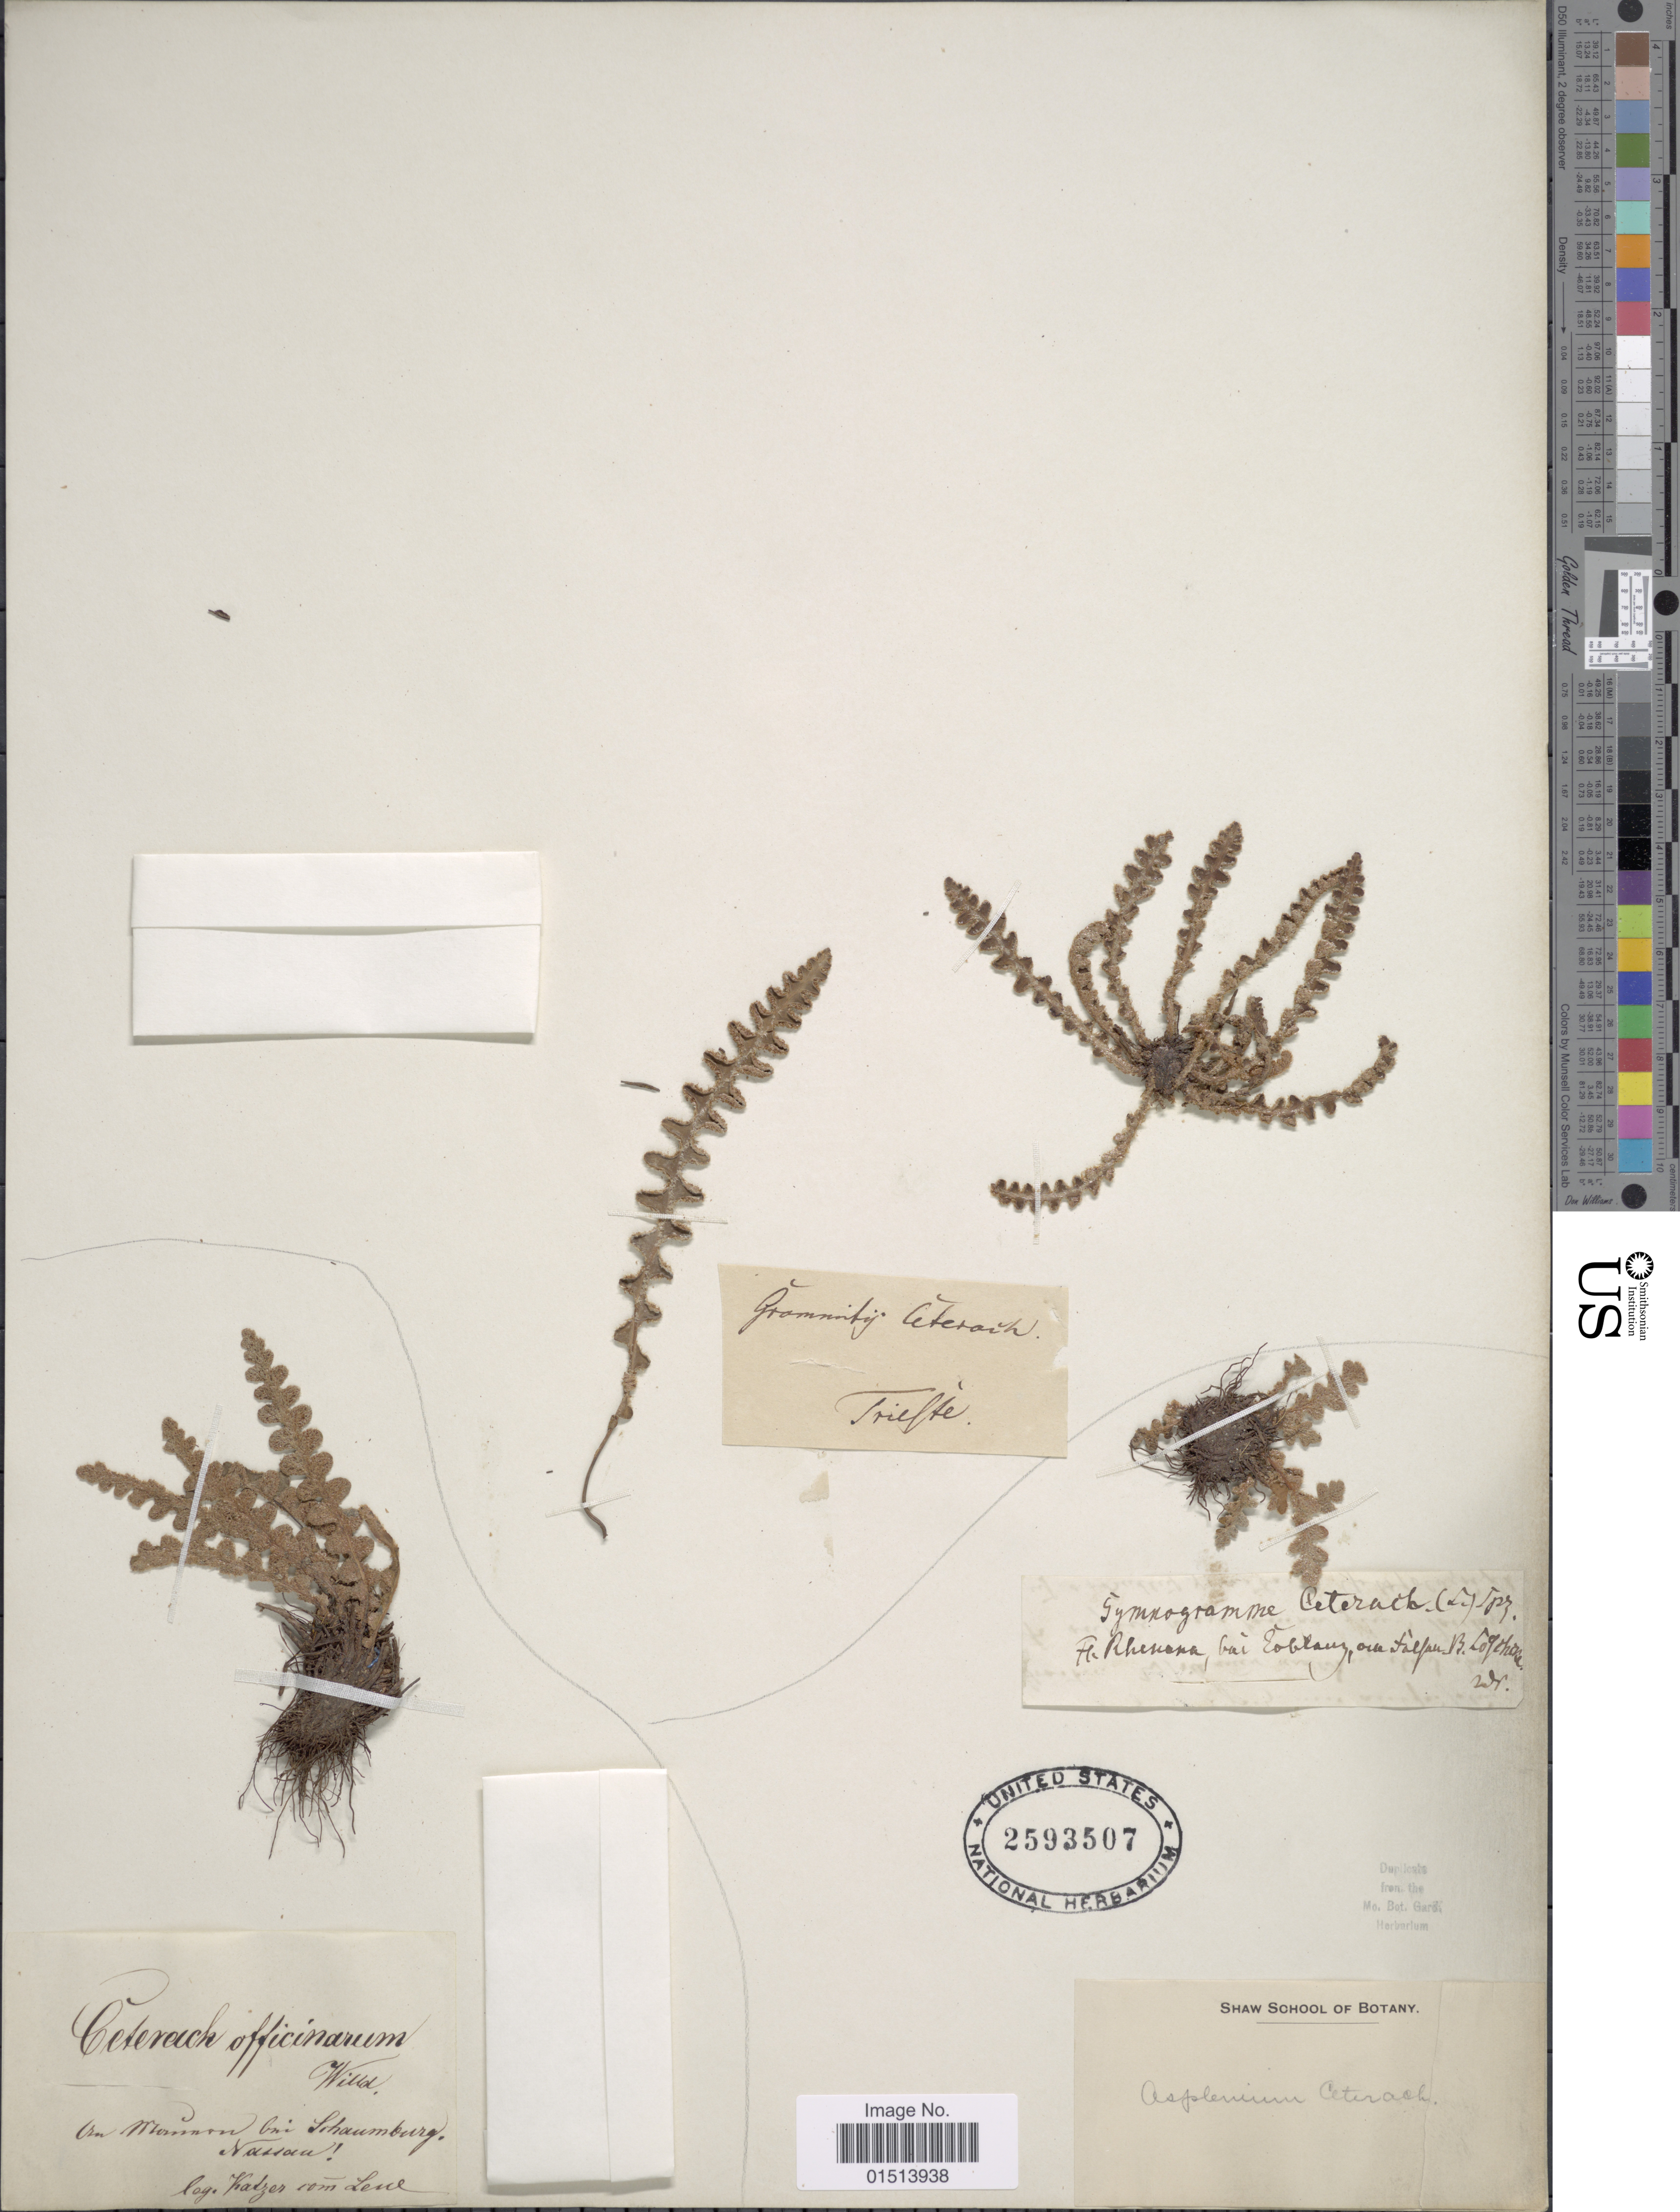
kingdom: Plantae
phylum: Tracheophyta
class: Polypodiopsida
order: Polypodiales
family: Aspleniaceae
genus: Asplenium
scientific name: Asplenium officinarum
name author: DC.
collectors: Katzer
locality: Fr. Rhenana, bai Toblaury, ou Talpan [interpreted]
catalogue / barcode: US 2593507